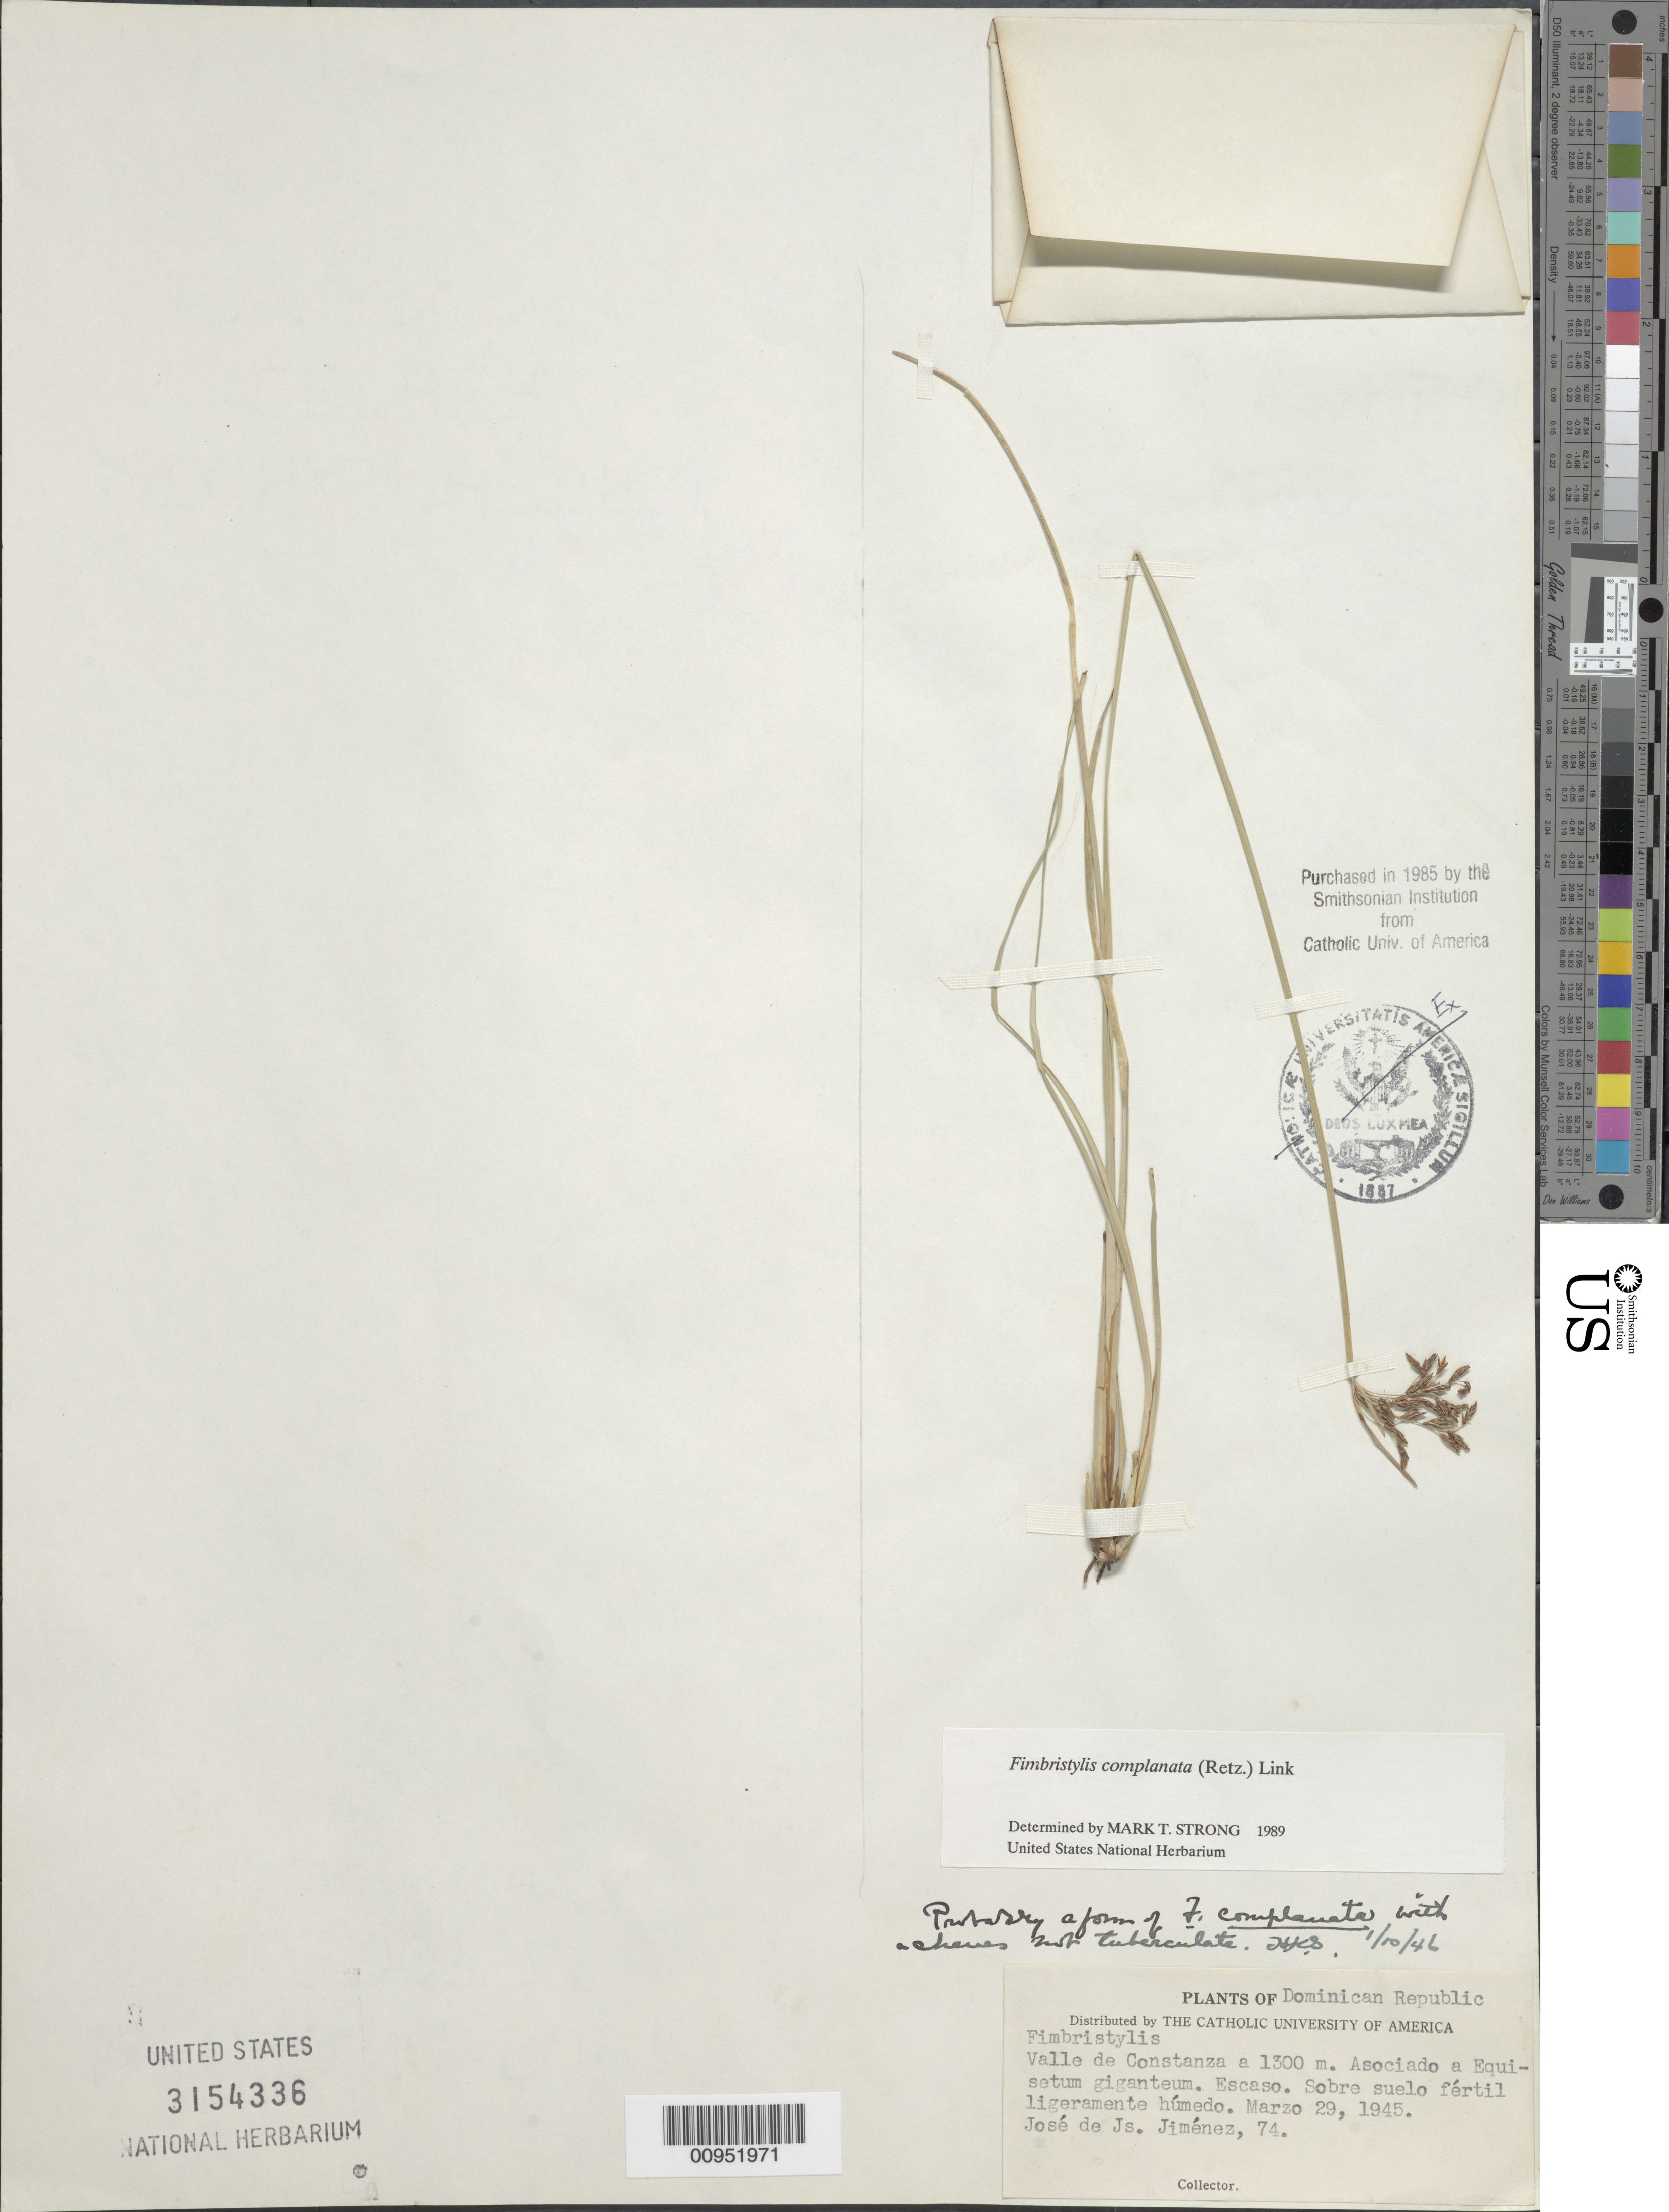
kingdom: Plantae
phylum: Tracheophyta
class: Liliopsida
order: Poales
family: Cyperaceae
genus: Fimbristylis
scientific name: Fimbristylis complanata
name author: (Retz.) Link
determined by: Strong, M. T., (US), Smithsonian Institution - National Museum of Natural History (UNITED STATES)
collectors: J. J. Jiménez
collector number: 74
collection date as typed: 29 Mar 1945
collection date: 1945-03-29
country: Dominican Republic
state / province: La Vega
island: Hispaniola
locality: Valle de Constanza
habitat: Sobre suelo fértil ligeramentte húmedo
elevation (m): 1300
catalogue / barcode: US 3154336